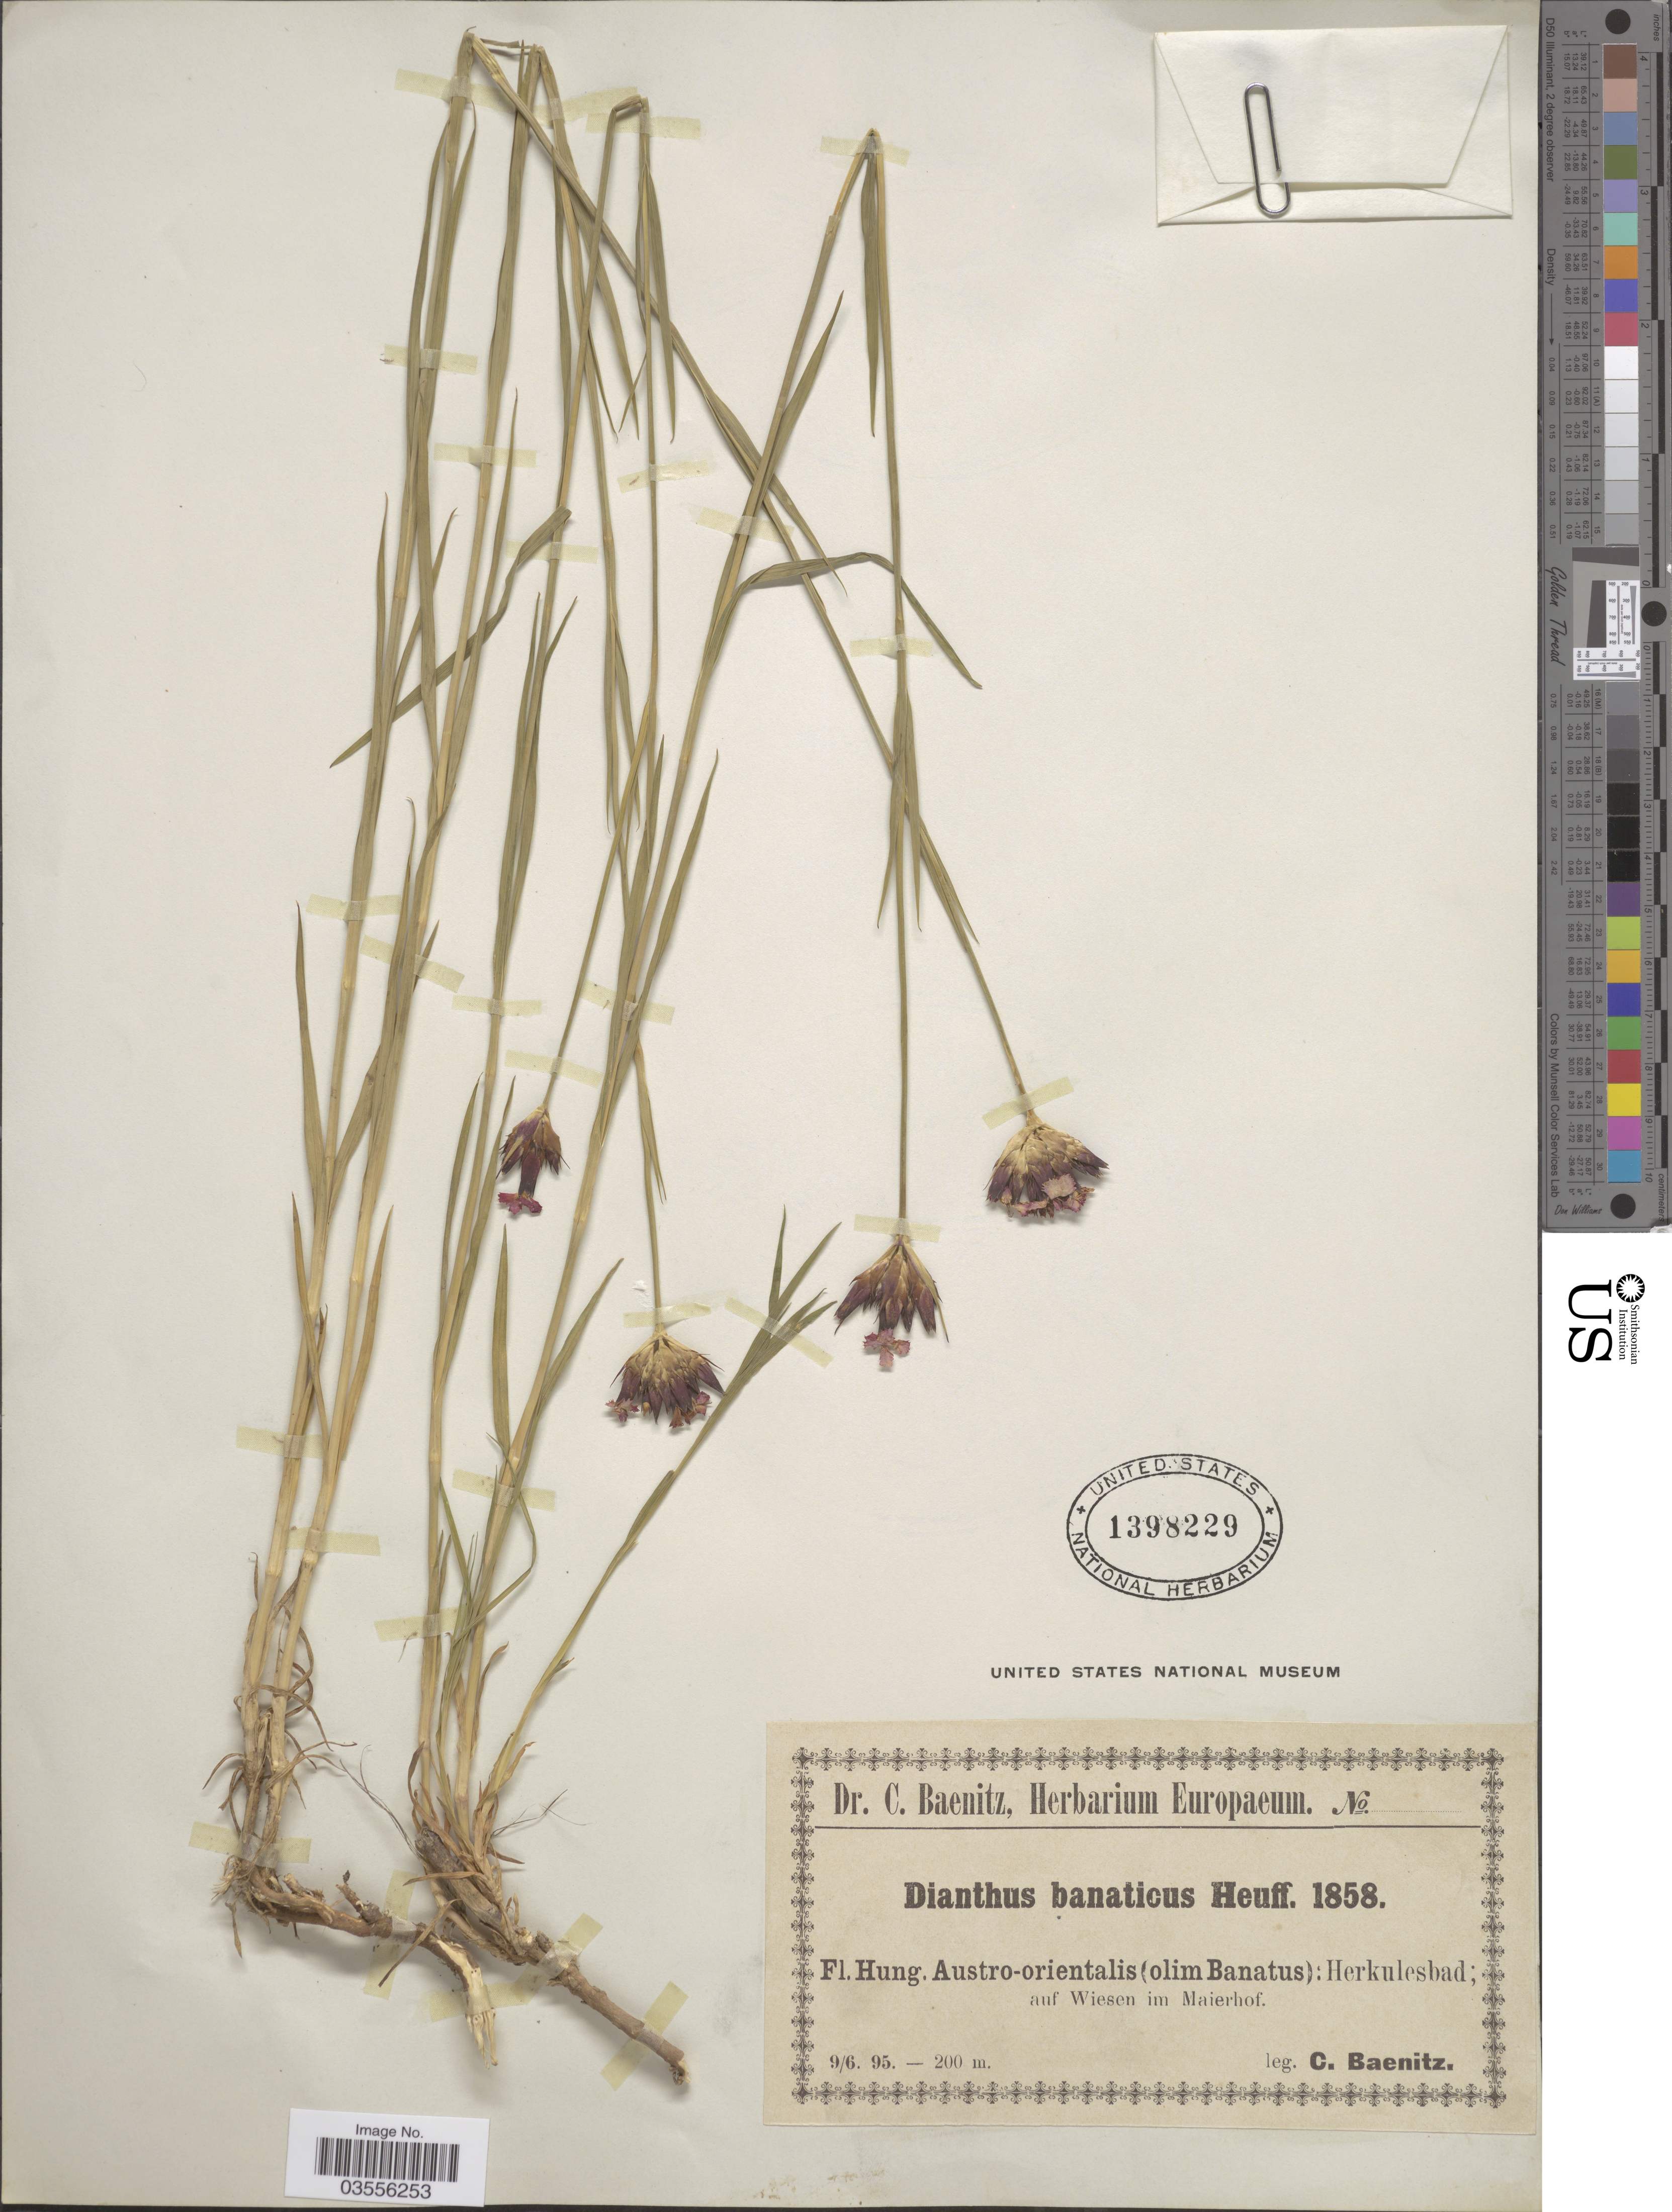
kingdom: Plantae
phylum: Tracheophyta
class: Magnoliopsida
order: Caryophyllales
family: Caryophyllaceae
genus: Dianthus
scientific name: Dianthus banaticus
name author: Kit.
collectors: C. G. Baenitz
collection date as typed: Transcribed d/m/y: 9/6/95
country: Hungary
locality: Hung. Austro-orientalis (olim Banatus): Herkulesbad; auf Wiesen im Maierhof.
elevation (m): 200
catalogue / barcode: US 1398229